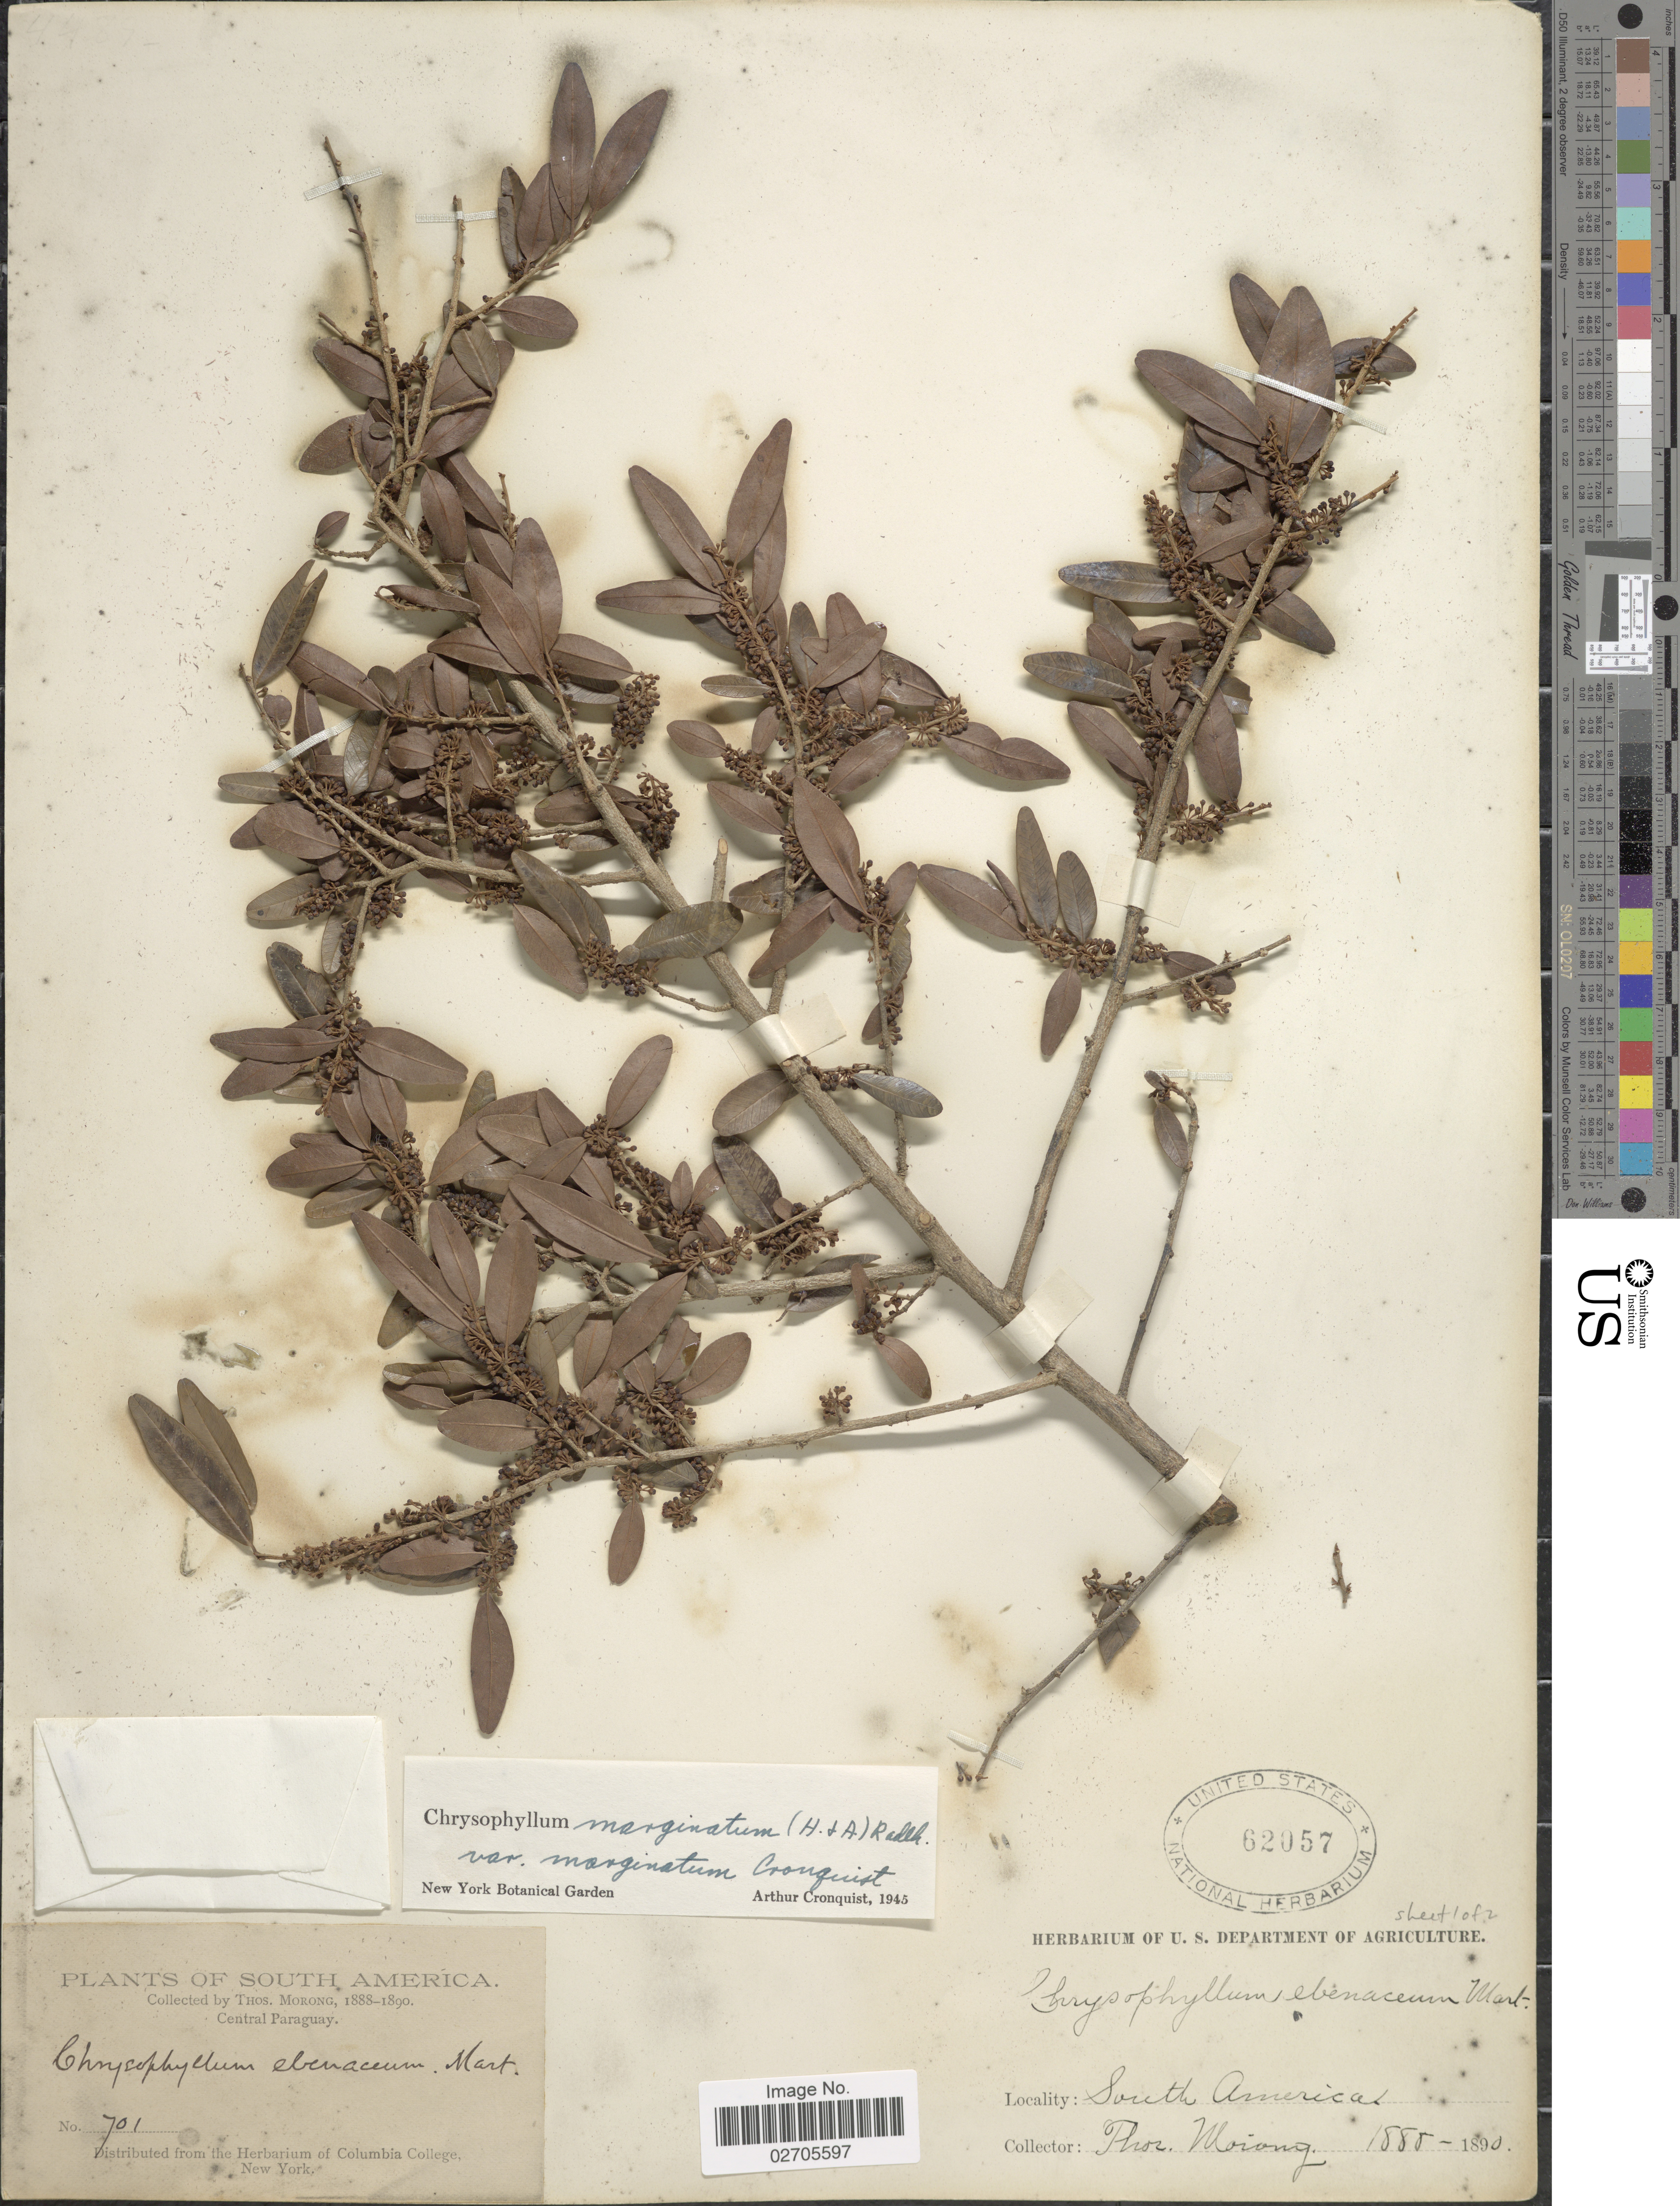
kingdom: Plantae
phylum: Tracheophyta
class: Magnoliopsida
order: Ericales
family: Sapotaceae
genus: Chrysophyllum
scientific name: Chrysophyllum marginatum subsp. marginatum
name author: (Hook. & Arn.) Radlk.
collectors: T. Morong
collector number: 701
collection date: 1888/1890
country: Paraguay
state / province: Central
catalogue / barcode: US 62057